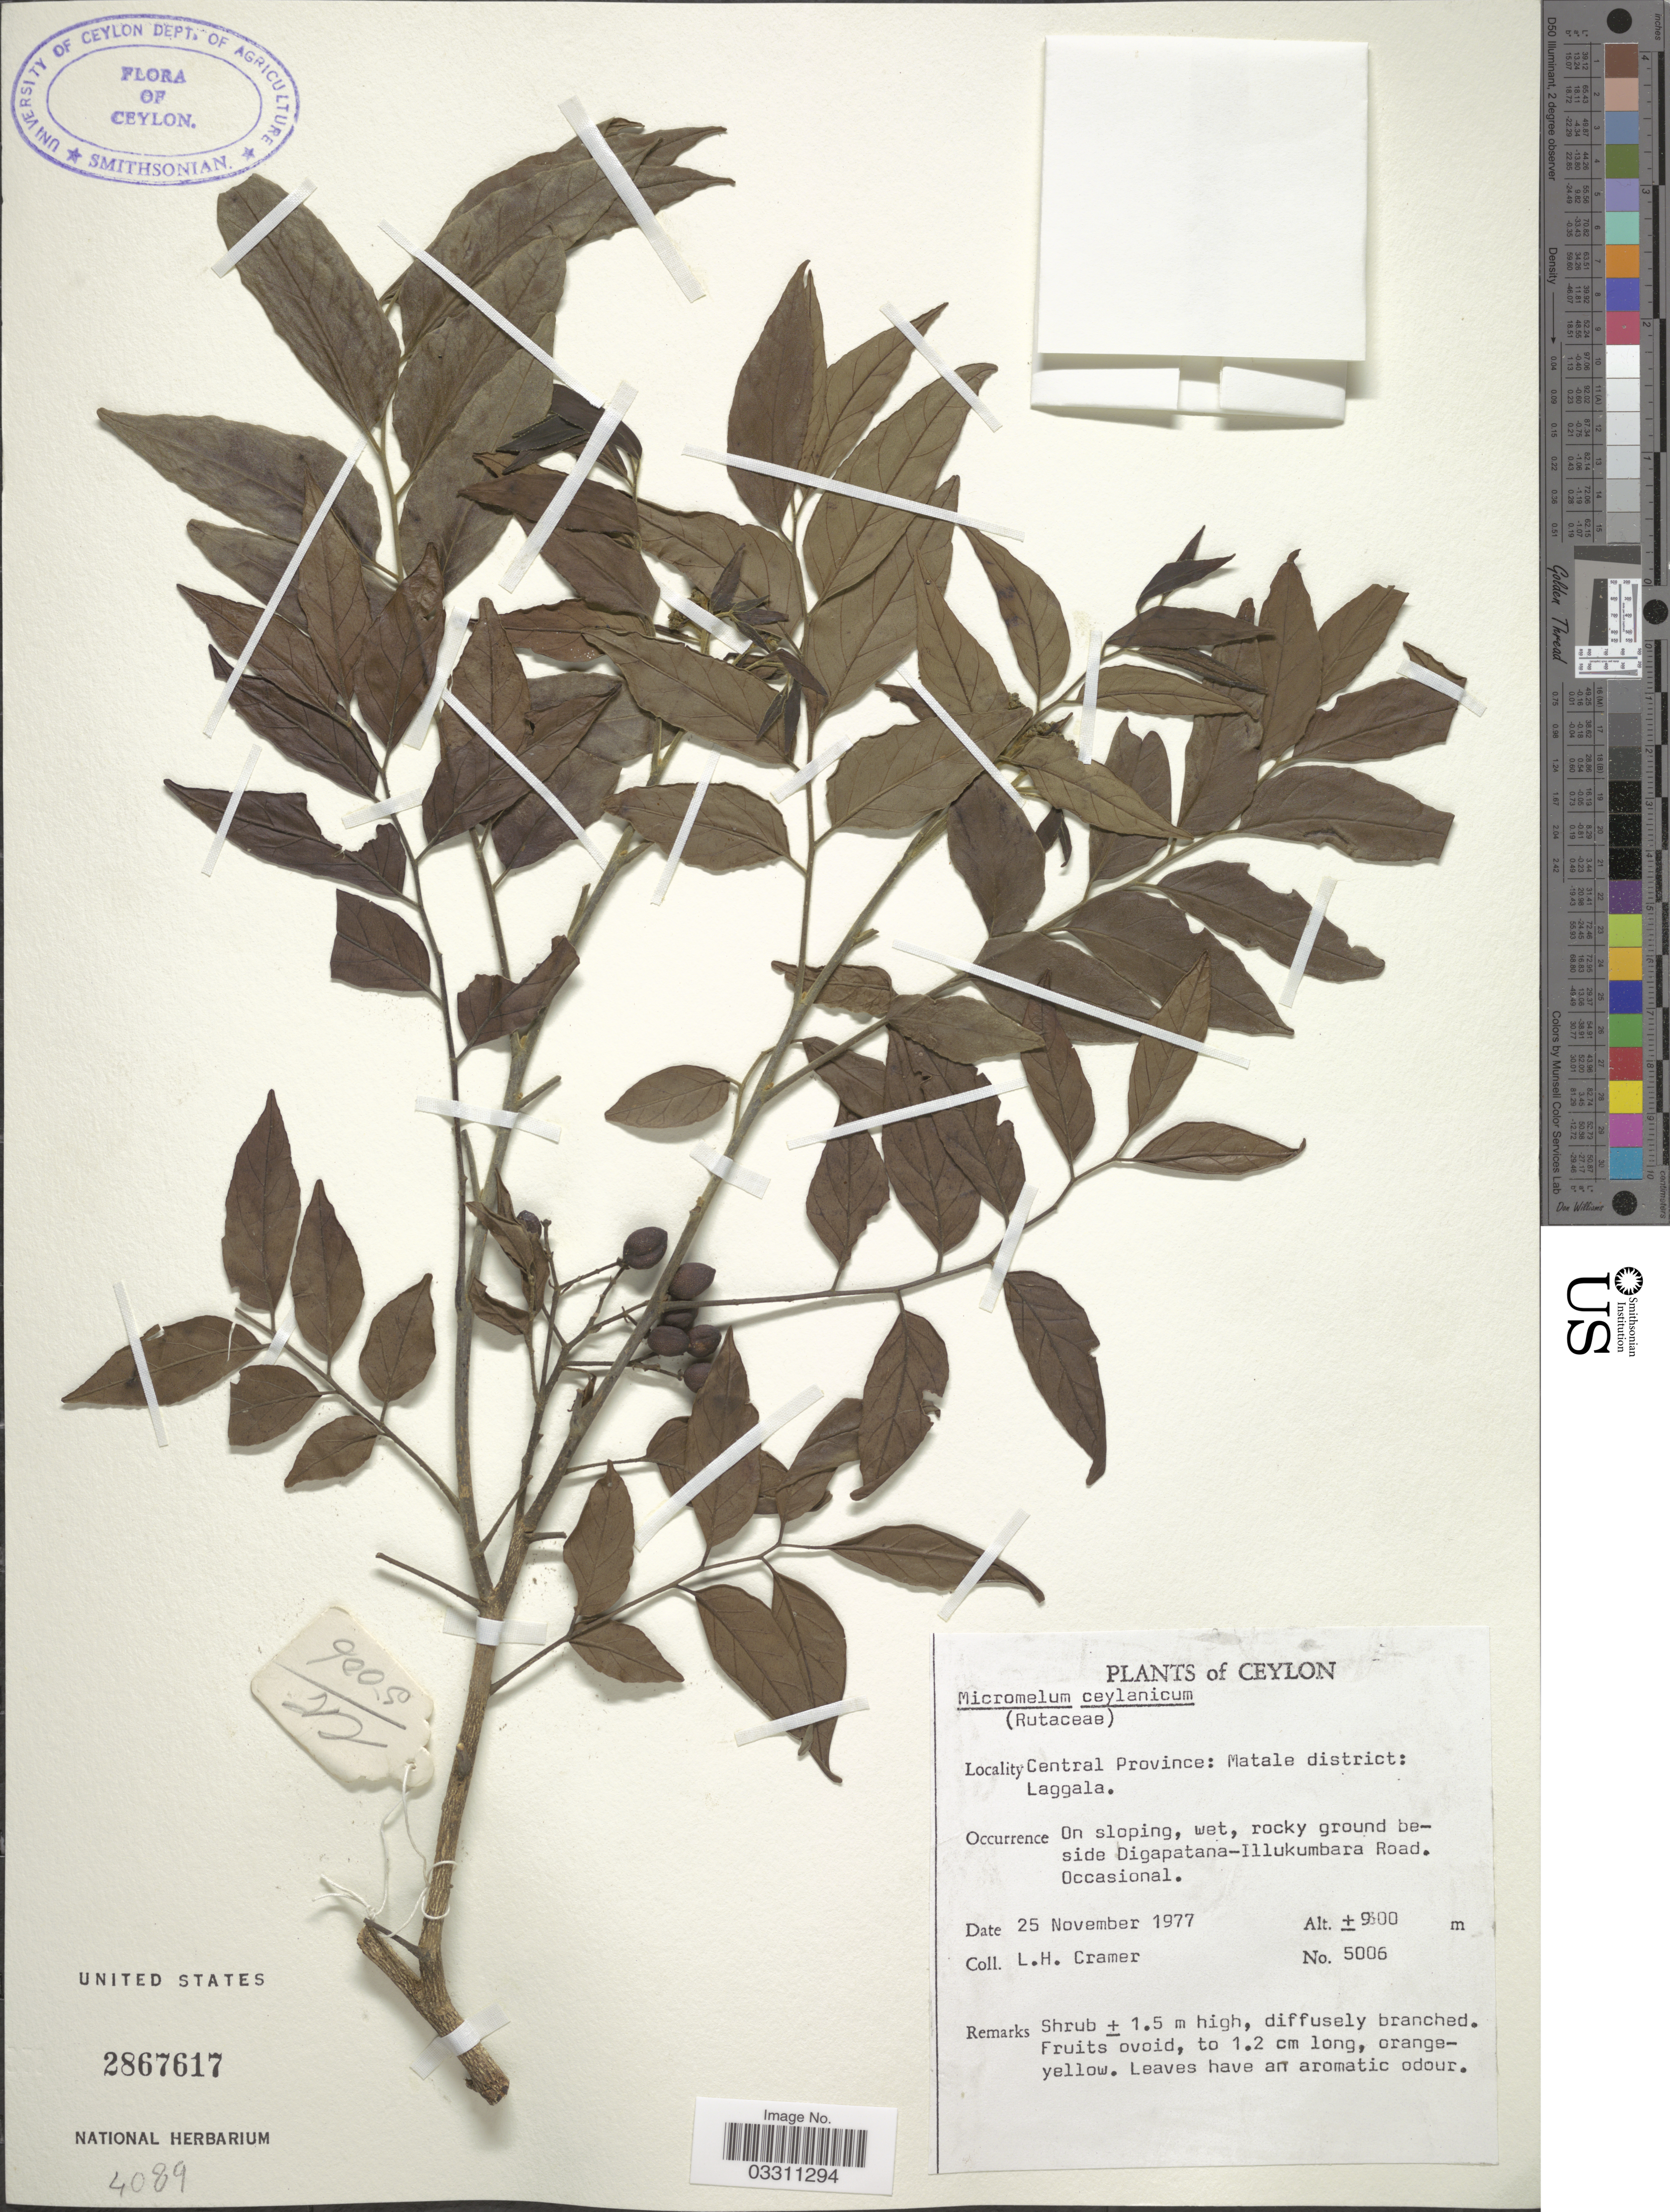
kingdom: Plantae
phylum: Tracheophyta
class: Magnoliopsida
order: Sapindales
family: Rutaceae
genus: Micromelum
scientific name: Micromelum ceylanicum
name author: Wight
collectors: L. H. Cramer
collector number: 5006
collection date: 1977-11-25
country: Sri Lanka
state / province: Central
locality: Ceylon. Matale district: Laggala. Rocky ground beside Digapatana-Illukumbara Road.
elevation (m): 900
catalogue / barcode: US 2867617